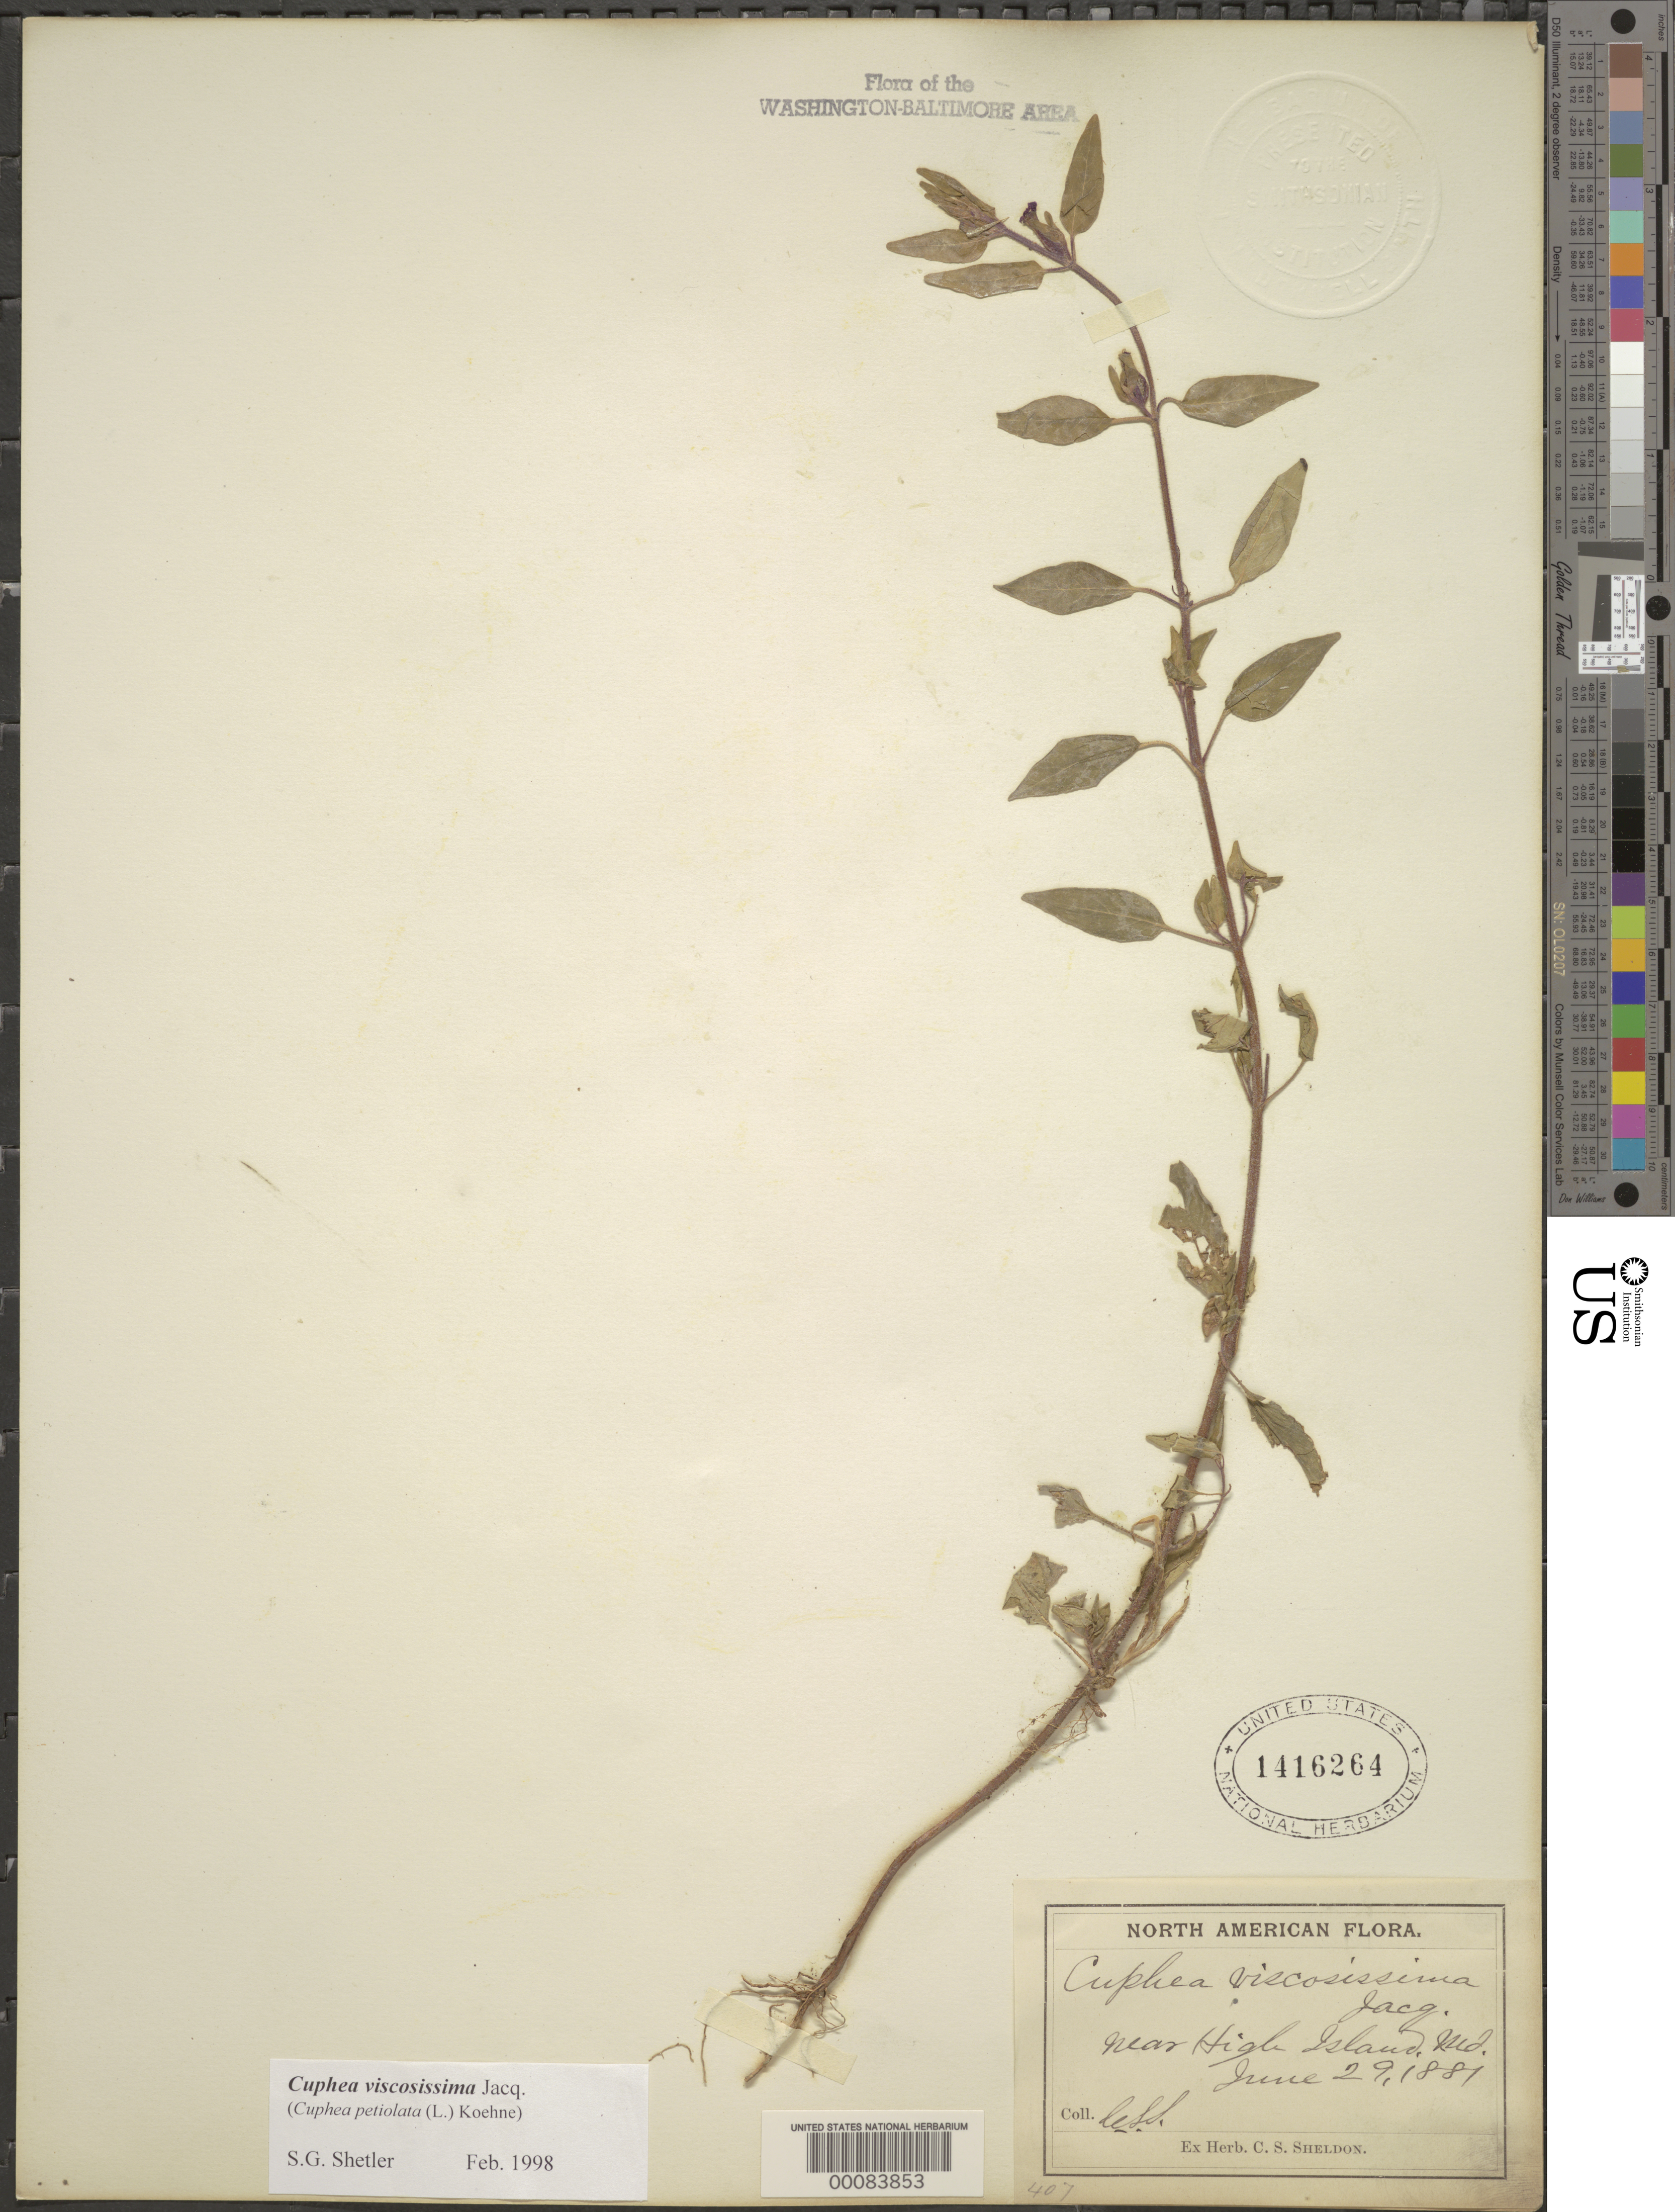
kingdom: Plantae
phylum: Tracheophyta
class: Magnoliopsida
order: Myrtales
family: Lythraceae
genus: Cuphea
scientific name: Cuphea viscosissima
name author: Jacq.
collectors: C. S. Sheldon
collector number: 407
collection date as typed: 29 Jun 1881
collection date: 1881-06-29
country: United States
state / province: Maryland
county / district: Montgomery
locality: Near High Island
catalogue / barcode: US 1416264